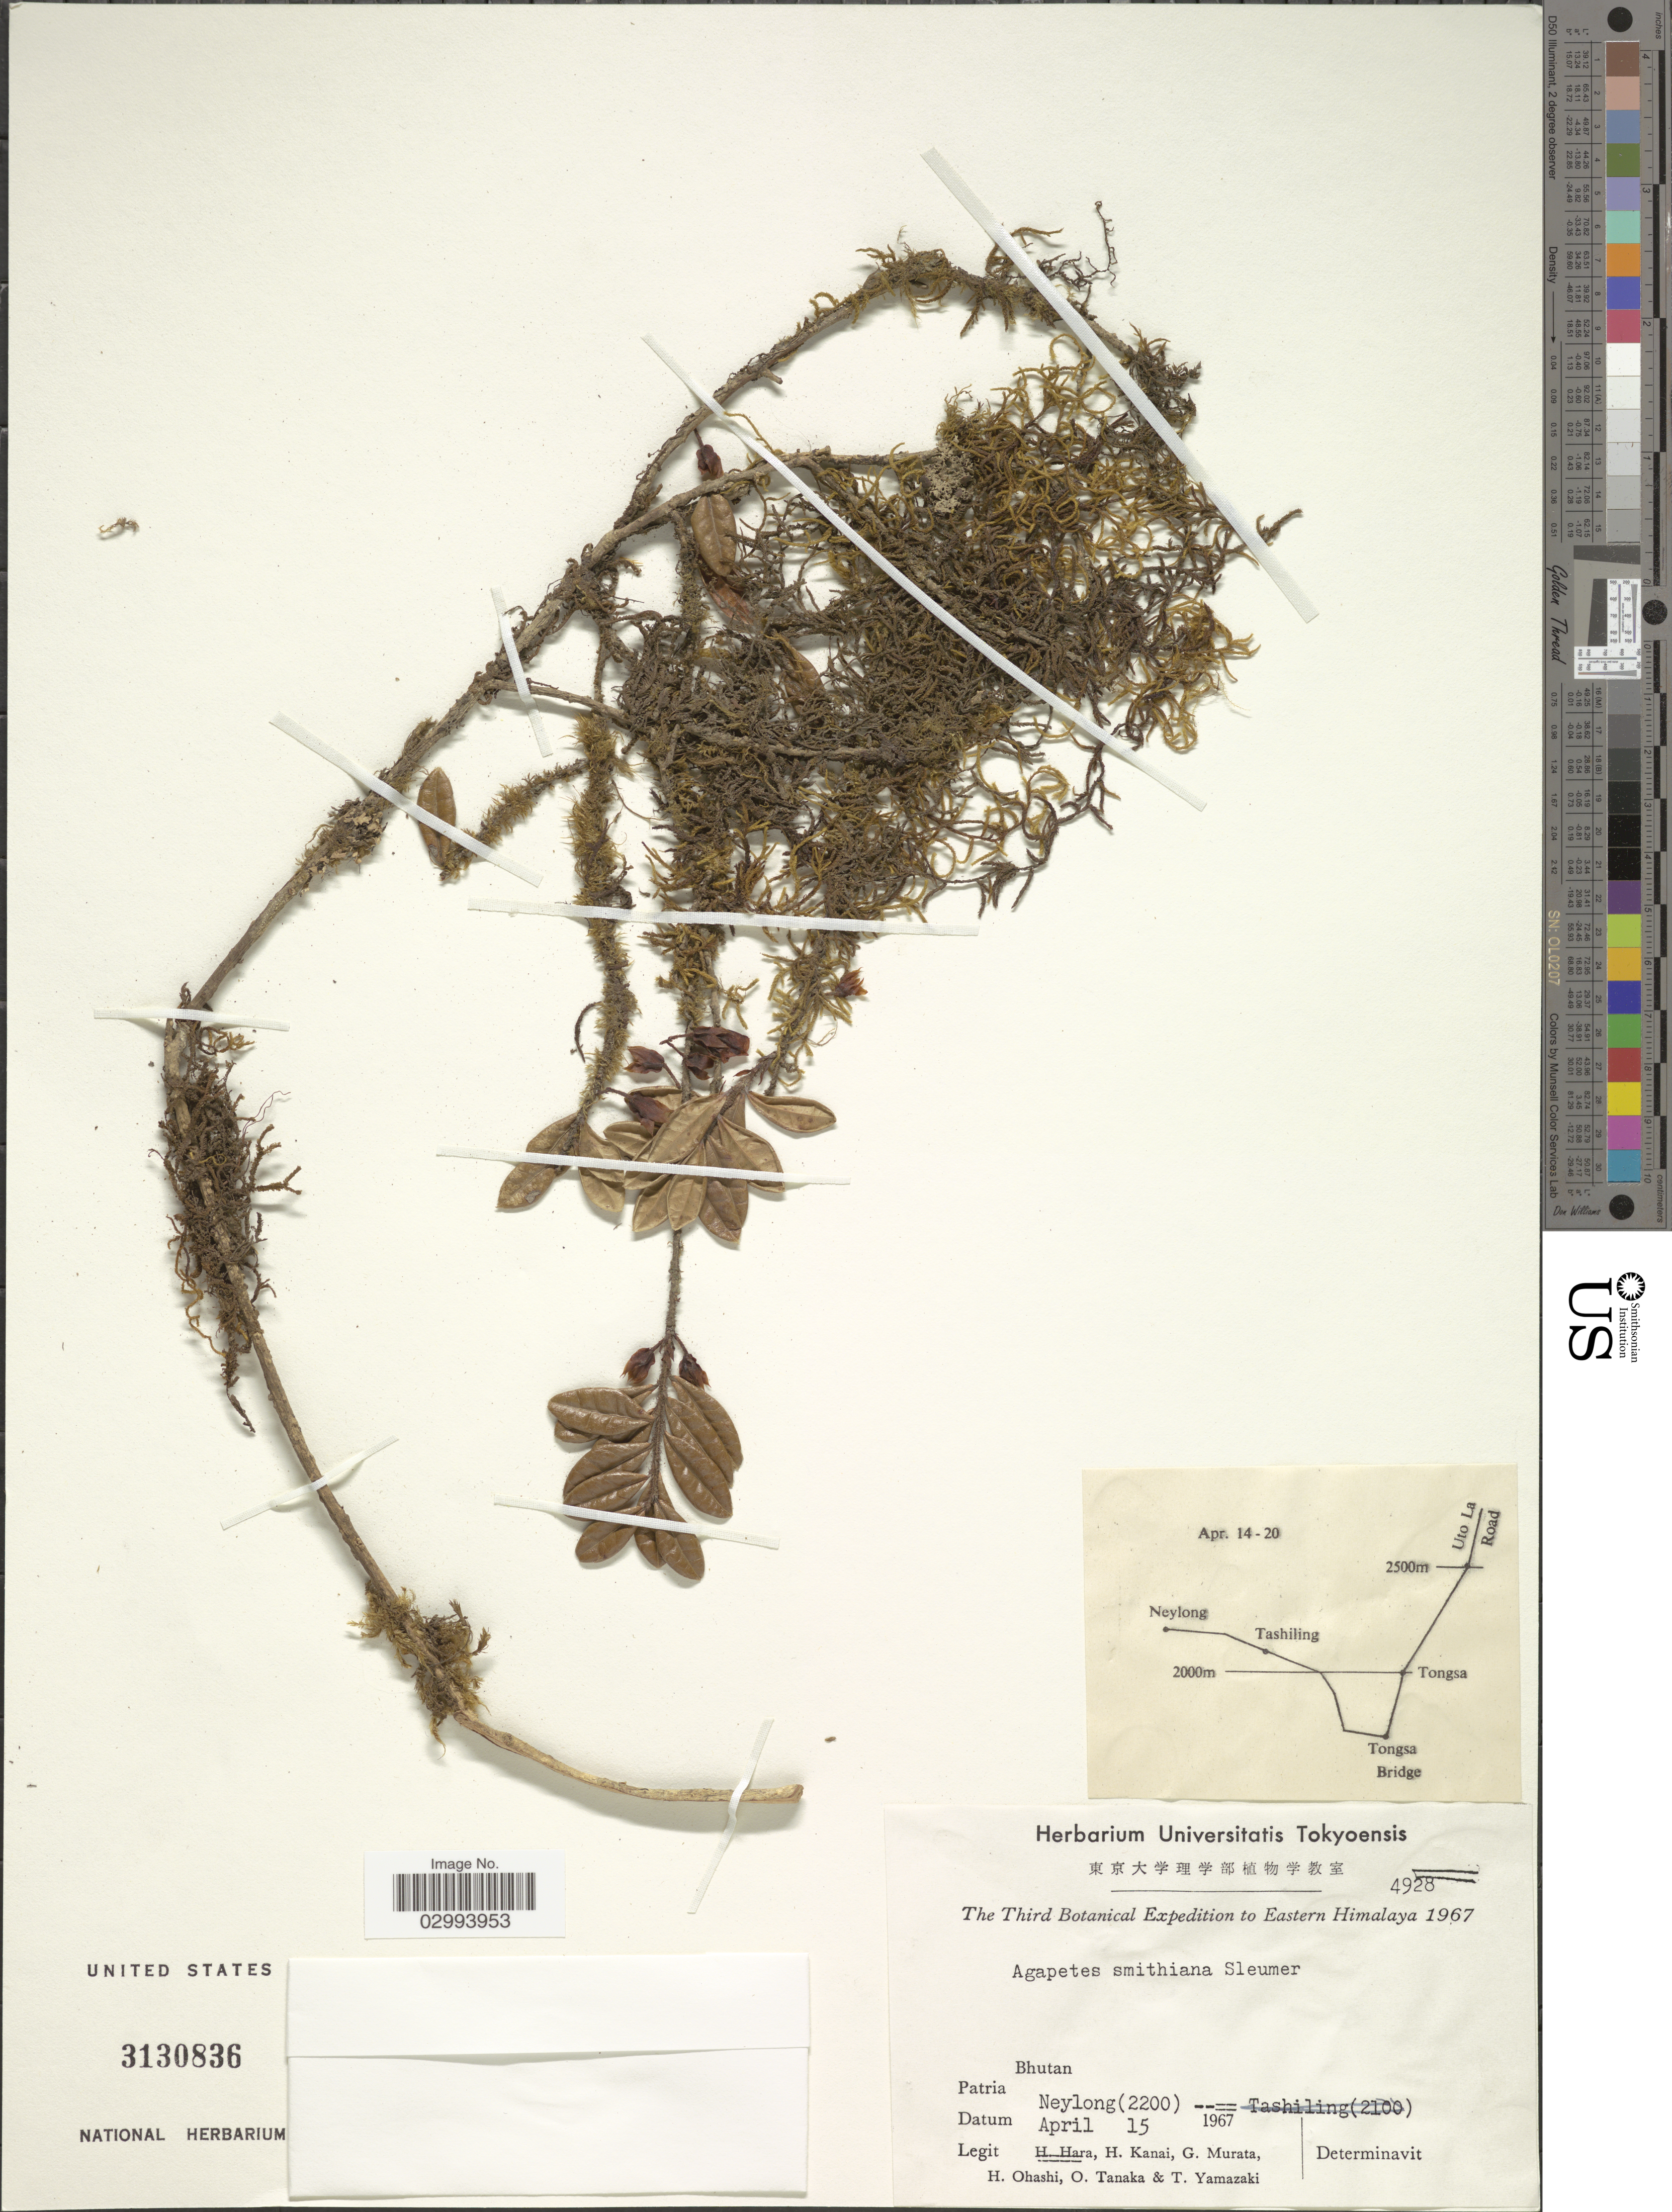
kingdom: Plantae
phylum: Tracheophyta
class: Magnoliopsida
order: Ericales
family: Ericaceae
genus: Agapetes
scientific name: Agapetes smithiana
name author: Sleumer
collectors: H. Kanai, G. Murata, H. Ohashi, O. Tanaka & T. Yamazaki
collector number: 4928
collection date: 1967-04-15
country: Bhutan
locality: Eastern Himalaya. Bhutan. Neylong.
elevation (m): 2200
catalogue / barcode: US 3130836